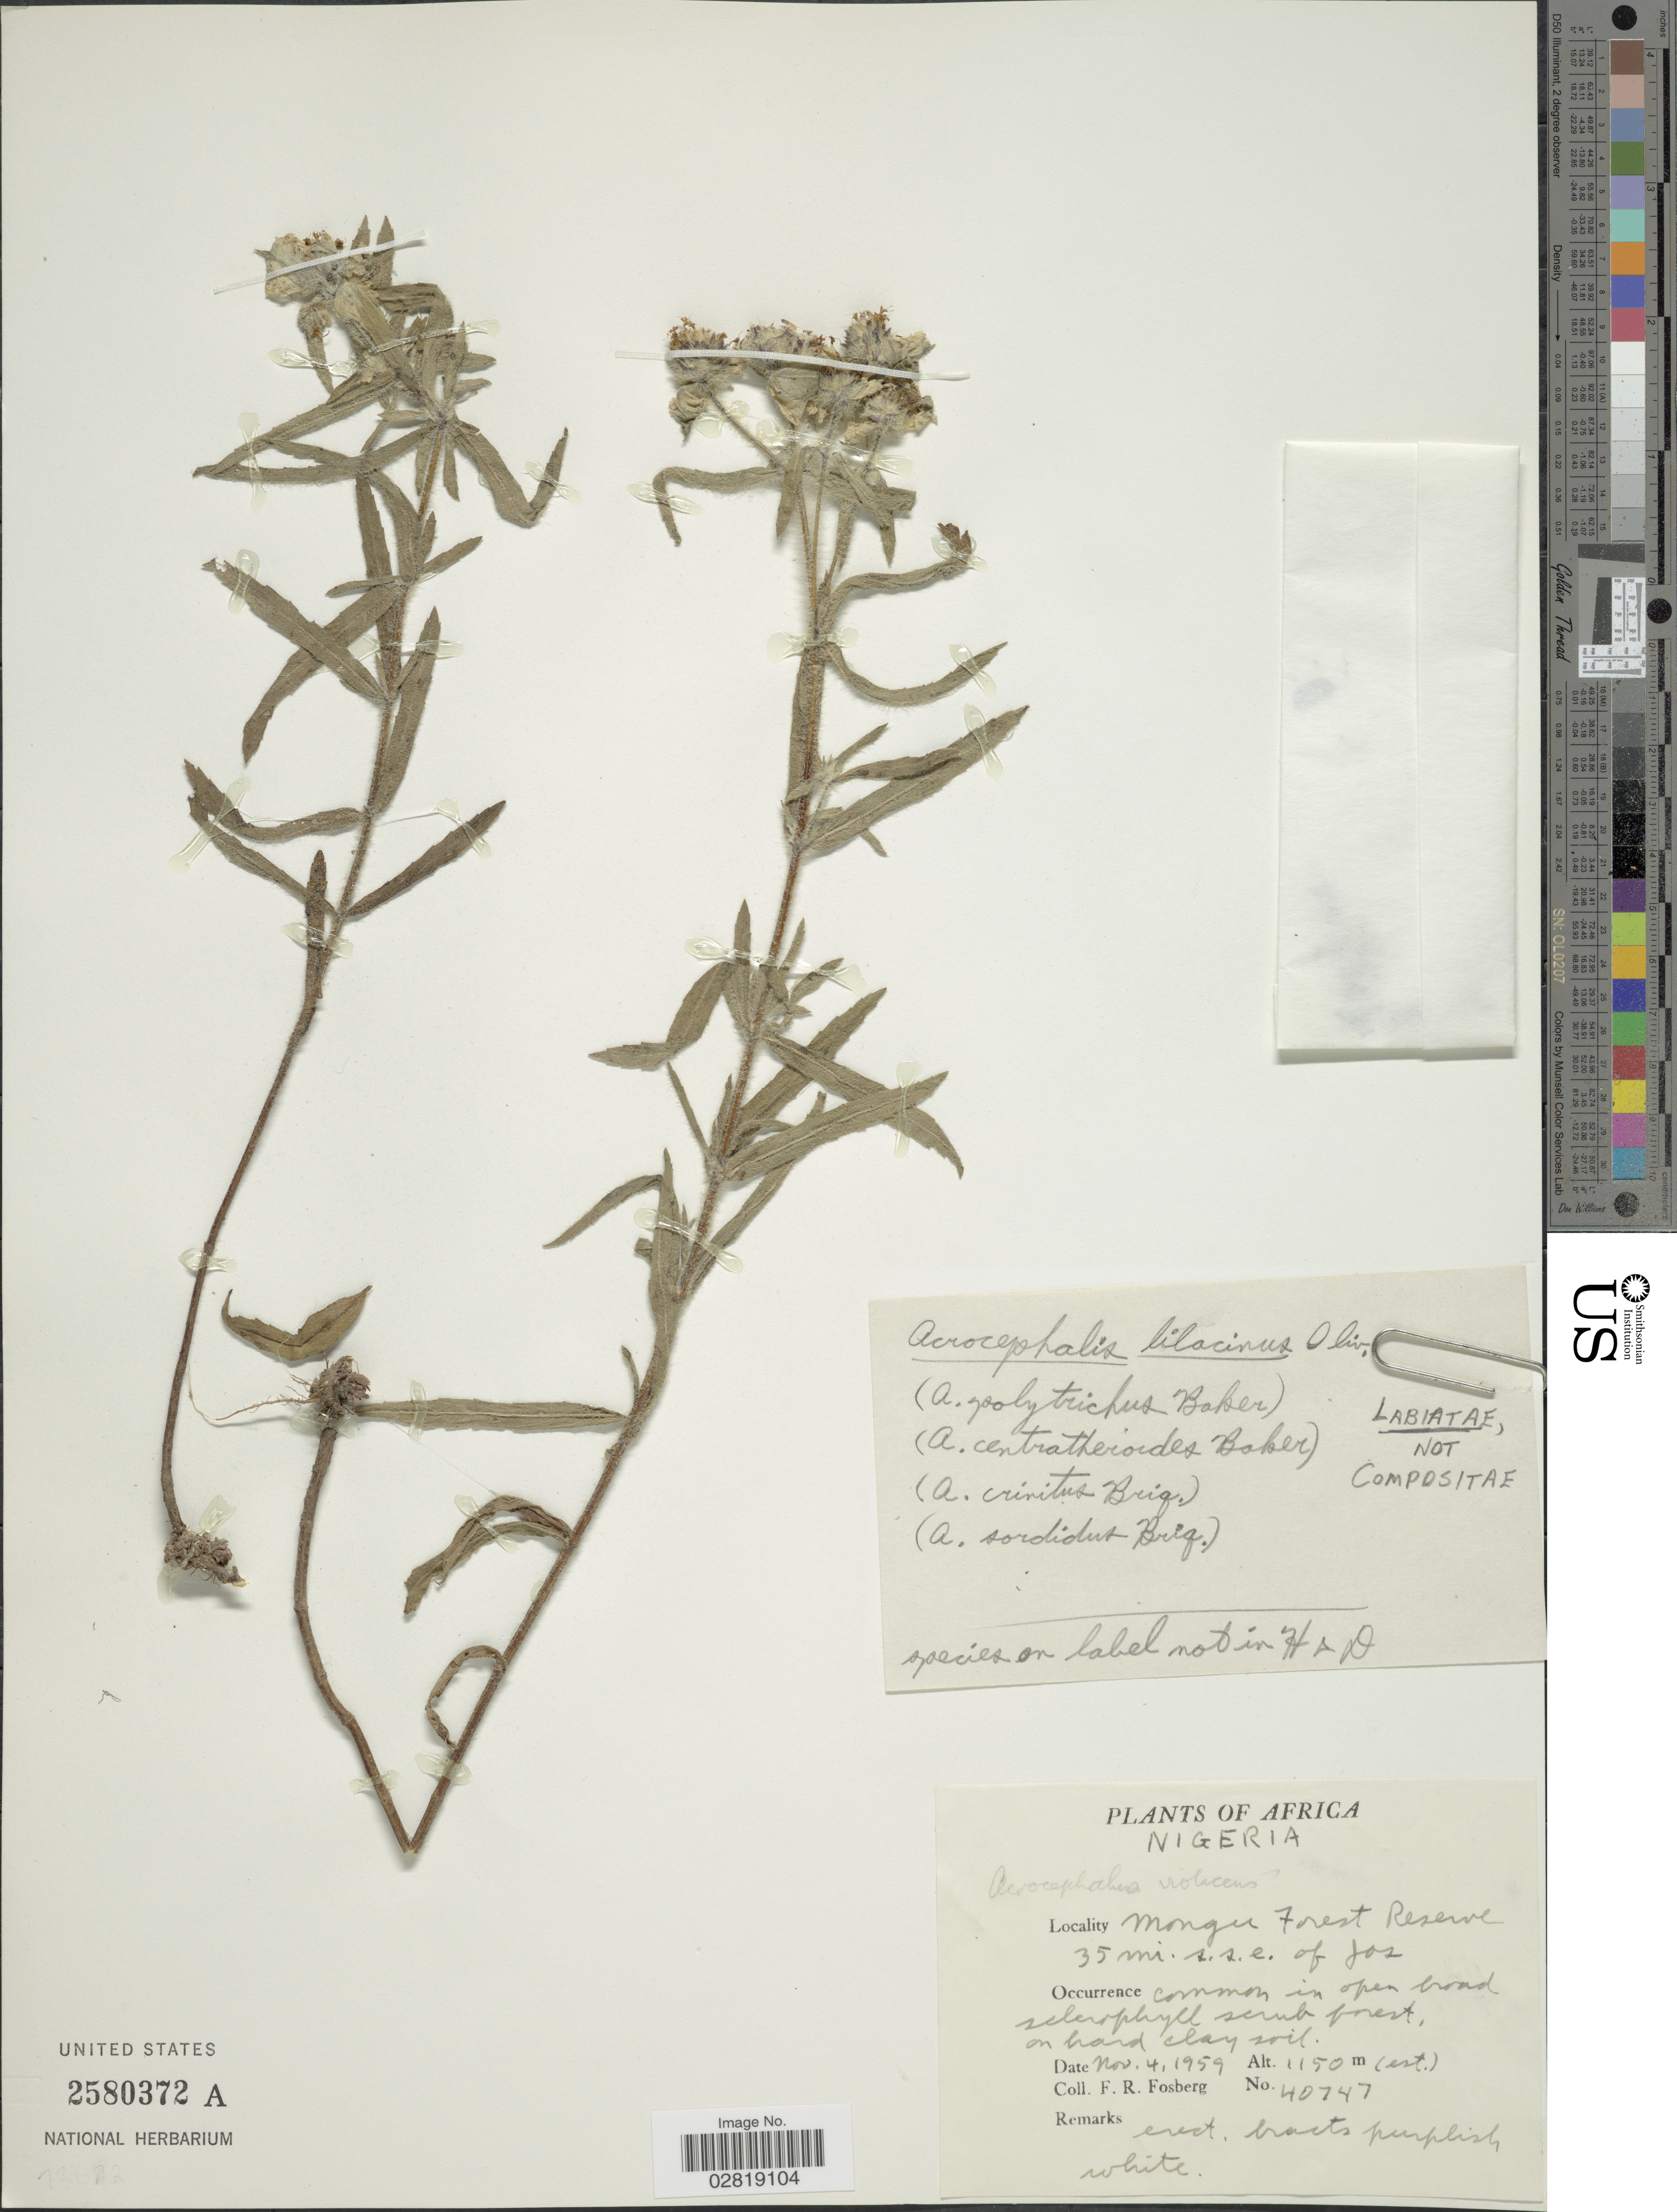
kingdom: Plantae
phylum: Tracheophyta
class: Magnoliopsida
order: Lamiales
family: Lamiaceae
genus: Haumaniastrum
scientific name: Haumaniastrum caeruleum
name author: (Oliv.) P.A. Duvign. & Plancke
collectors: F. R. Fosberg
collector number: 40747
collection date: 1959-11-04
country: Nigeria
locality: Mongu Forest Reserve, 35 mi. s.s.e. of Jos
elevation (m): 1150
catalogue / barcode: US 2580372A